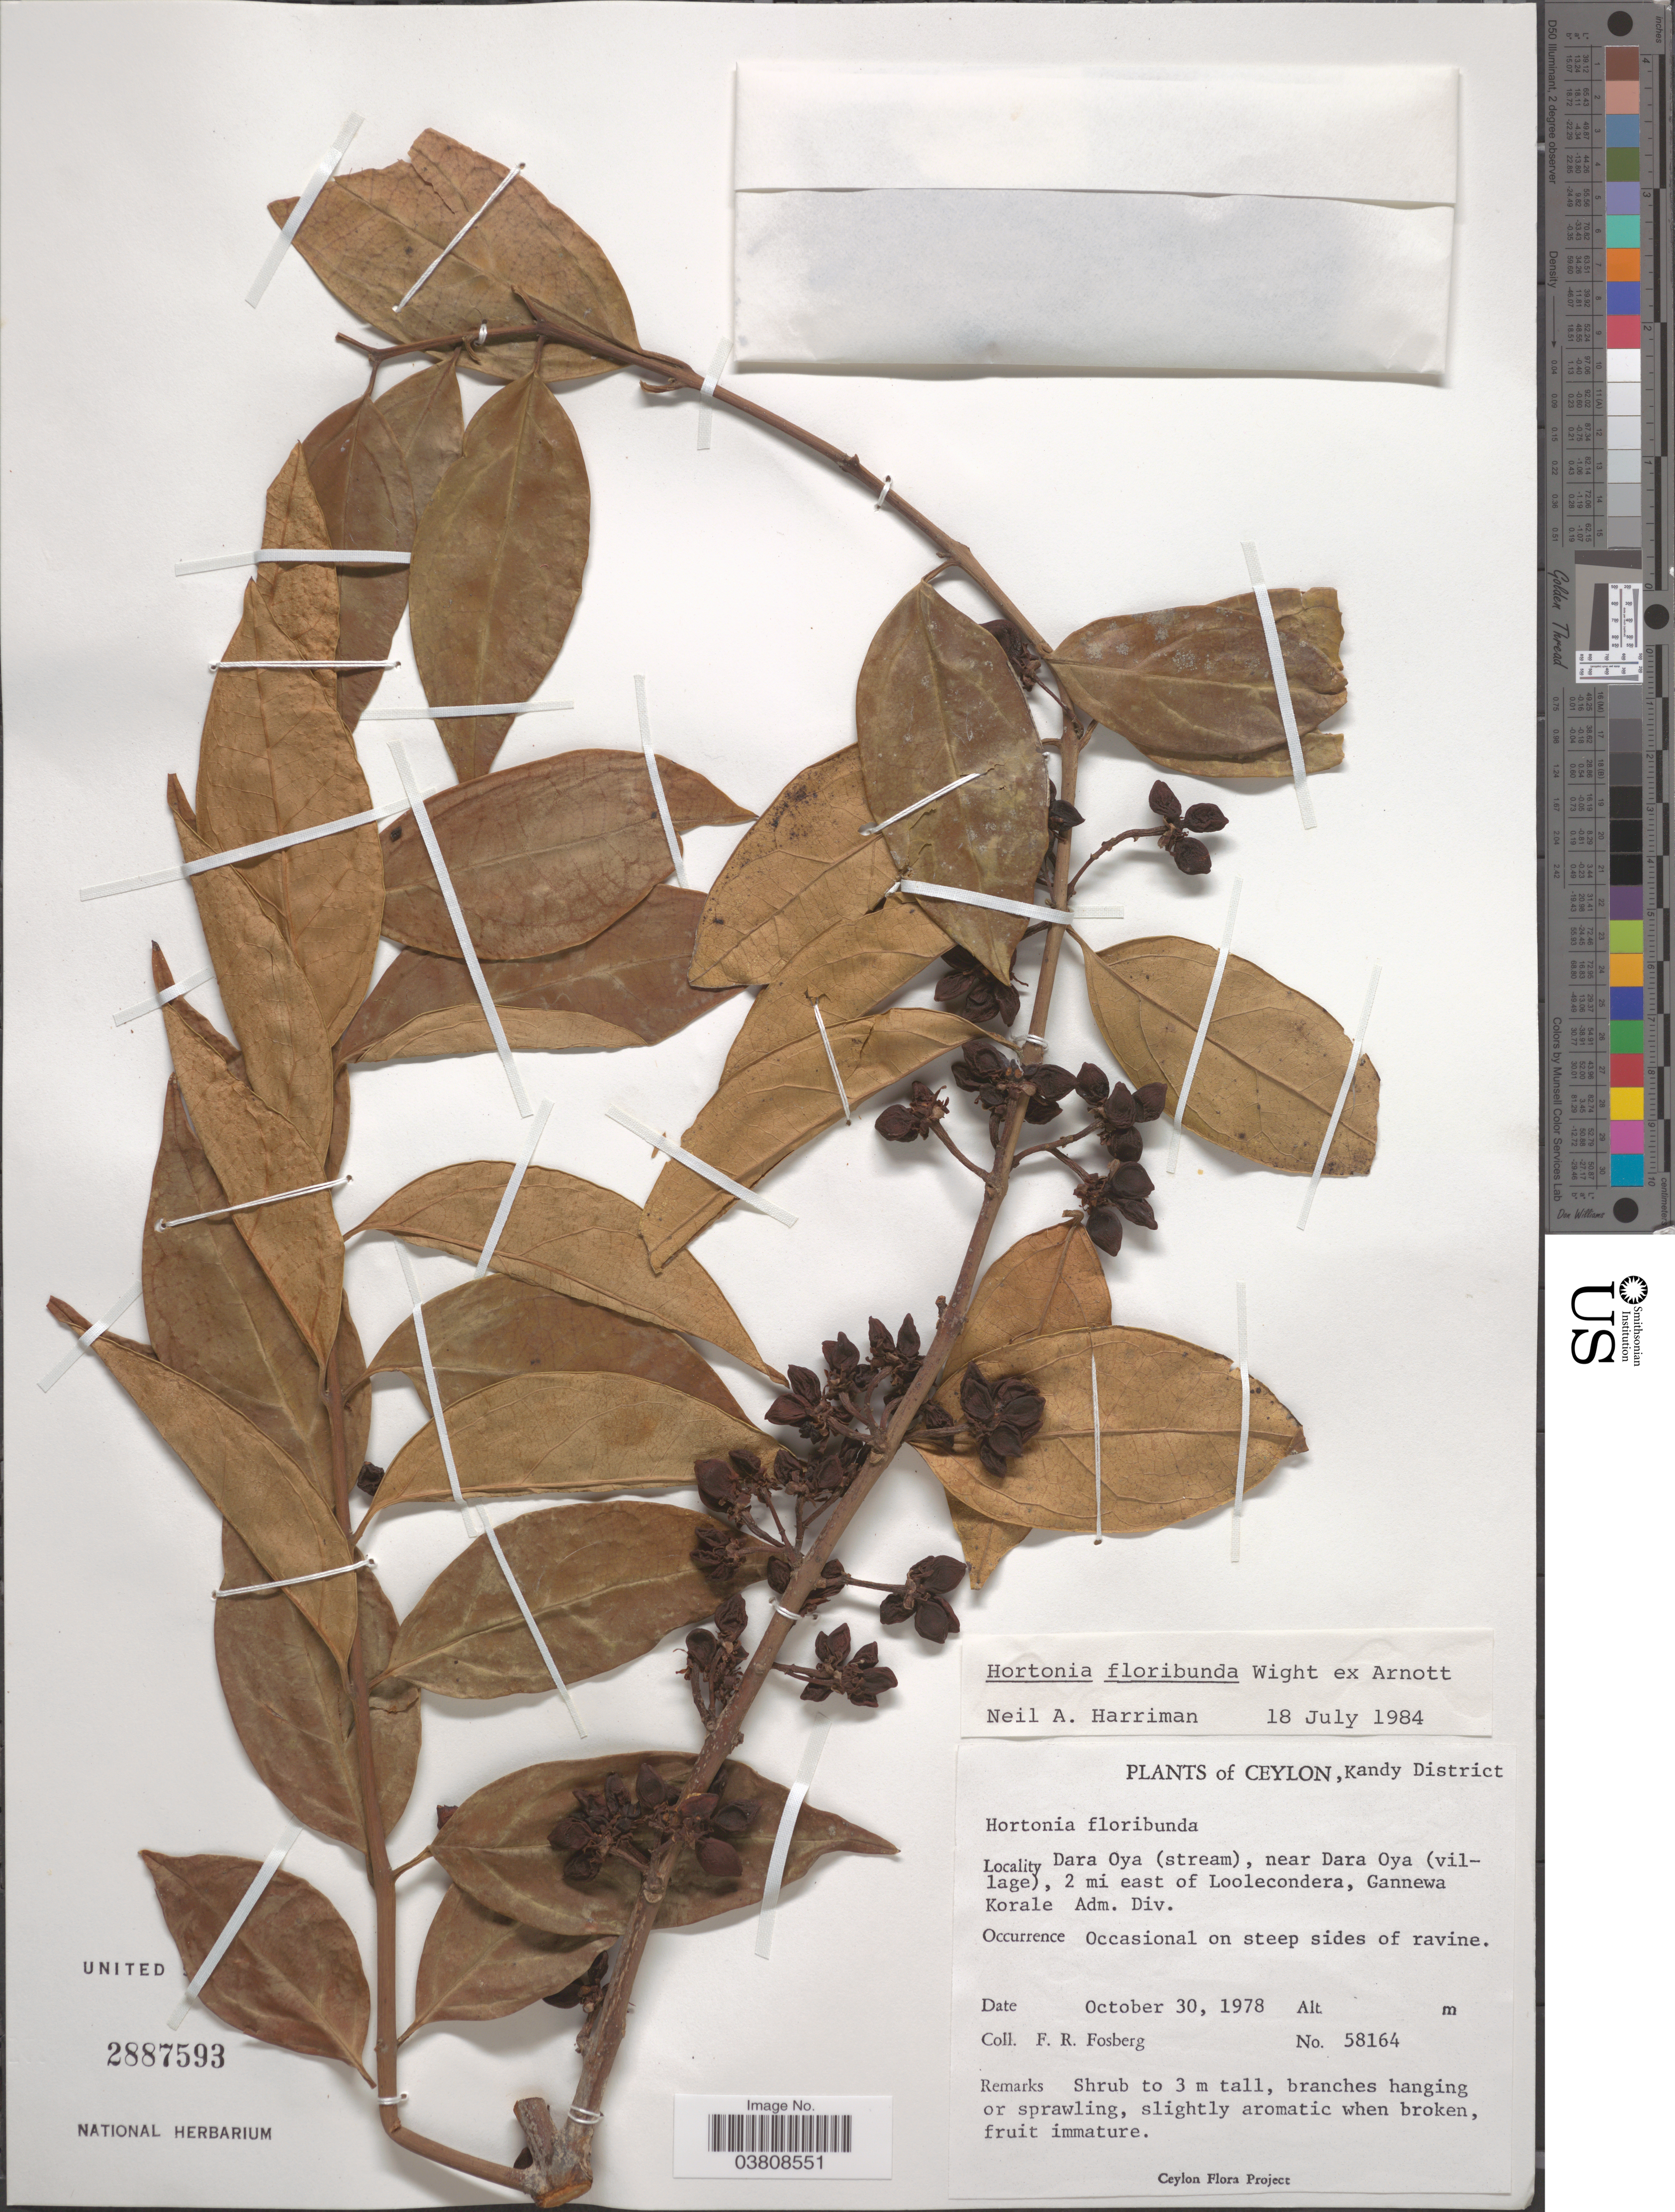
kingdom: Plantae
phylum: Tracheophyta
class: Magnoliopsida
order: Laurales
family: Monimiaceae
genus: Hortonia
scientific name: Hortonia floribunda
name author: Wight ex Arn.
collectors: F. R. Fosberg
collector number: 58164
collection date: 1978-10-30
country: Sri Lanka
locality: Ceylon, Kandy District. Dara Oya (stream), near Dara Oya (village), 2 mi east of Loolecondera, Gannewa Korale Adm. Div.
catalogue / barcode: US 2887593